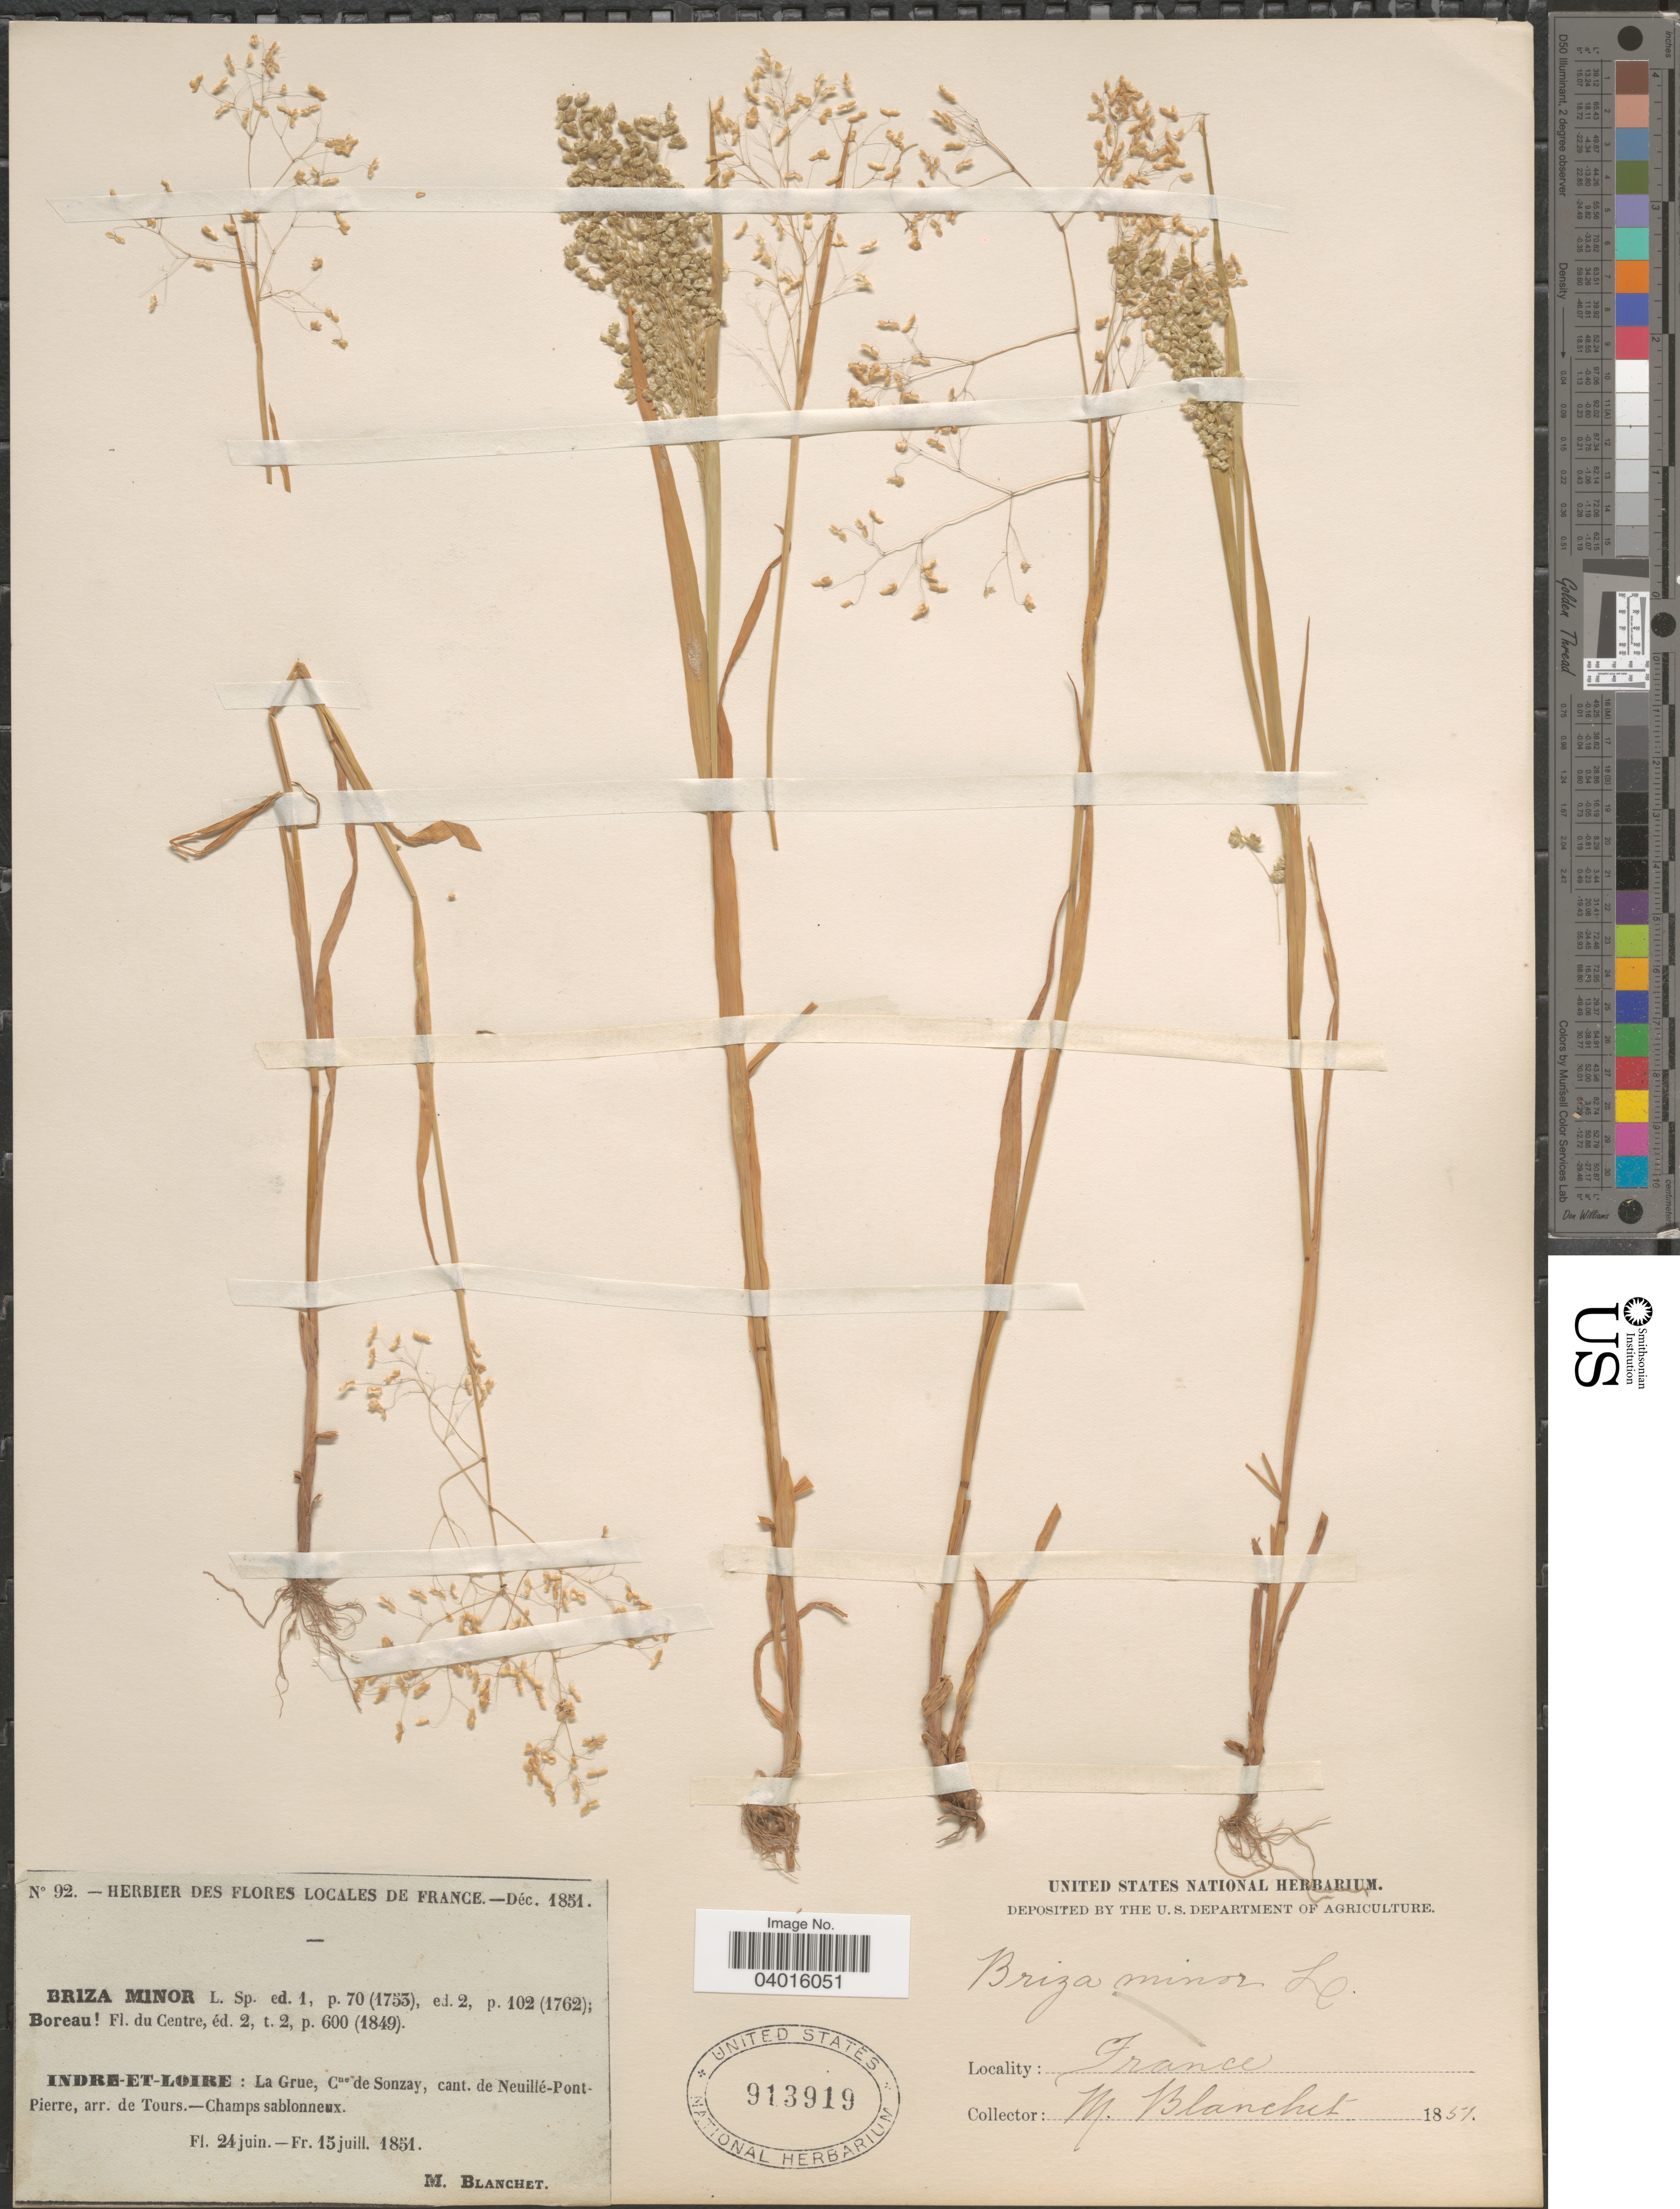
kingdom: Plantae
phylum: Tracheophyta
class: Liliopsida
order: Poales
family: Poaceae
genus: Briza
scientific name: Briza minor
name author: L.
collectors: M. Blanchet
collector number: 92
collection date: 1851-06-24/1851-07-15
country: France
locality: Indre-et-Loire : La Grue, Cne de Sonzay, cant. de Neuillé-Pont-Pierre, arr. de Tours.-Champs sablonneux.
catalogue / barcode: US 913919